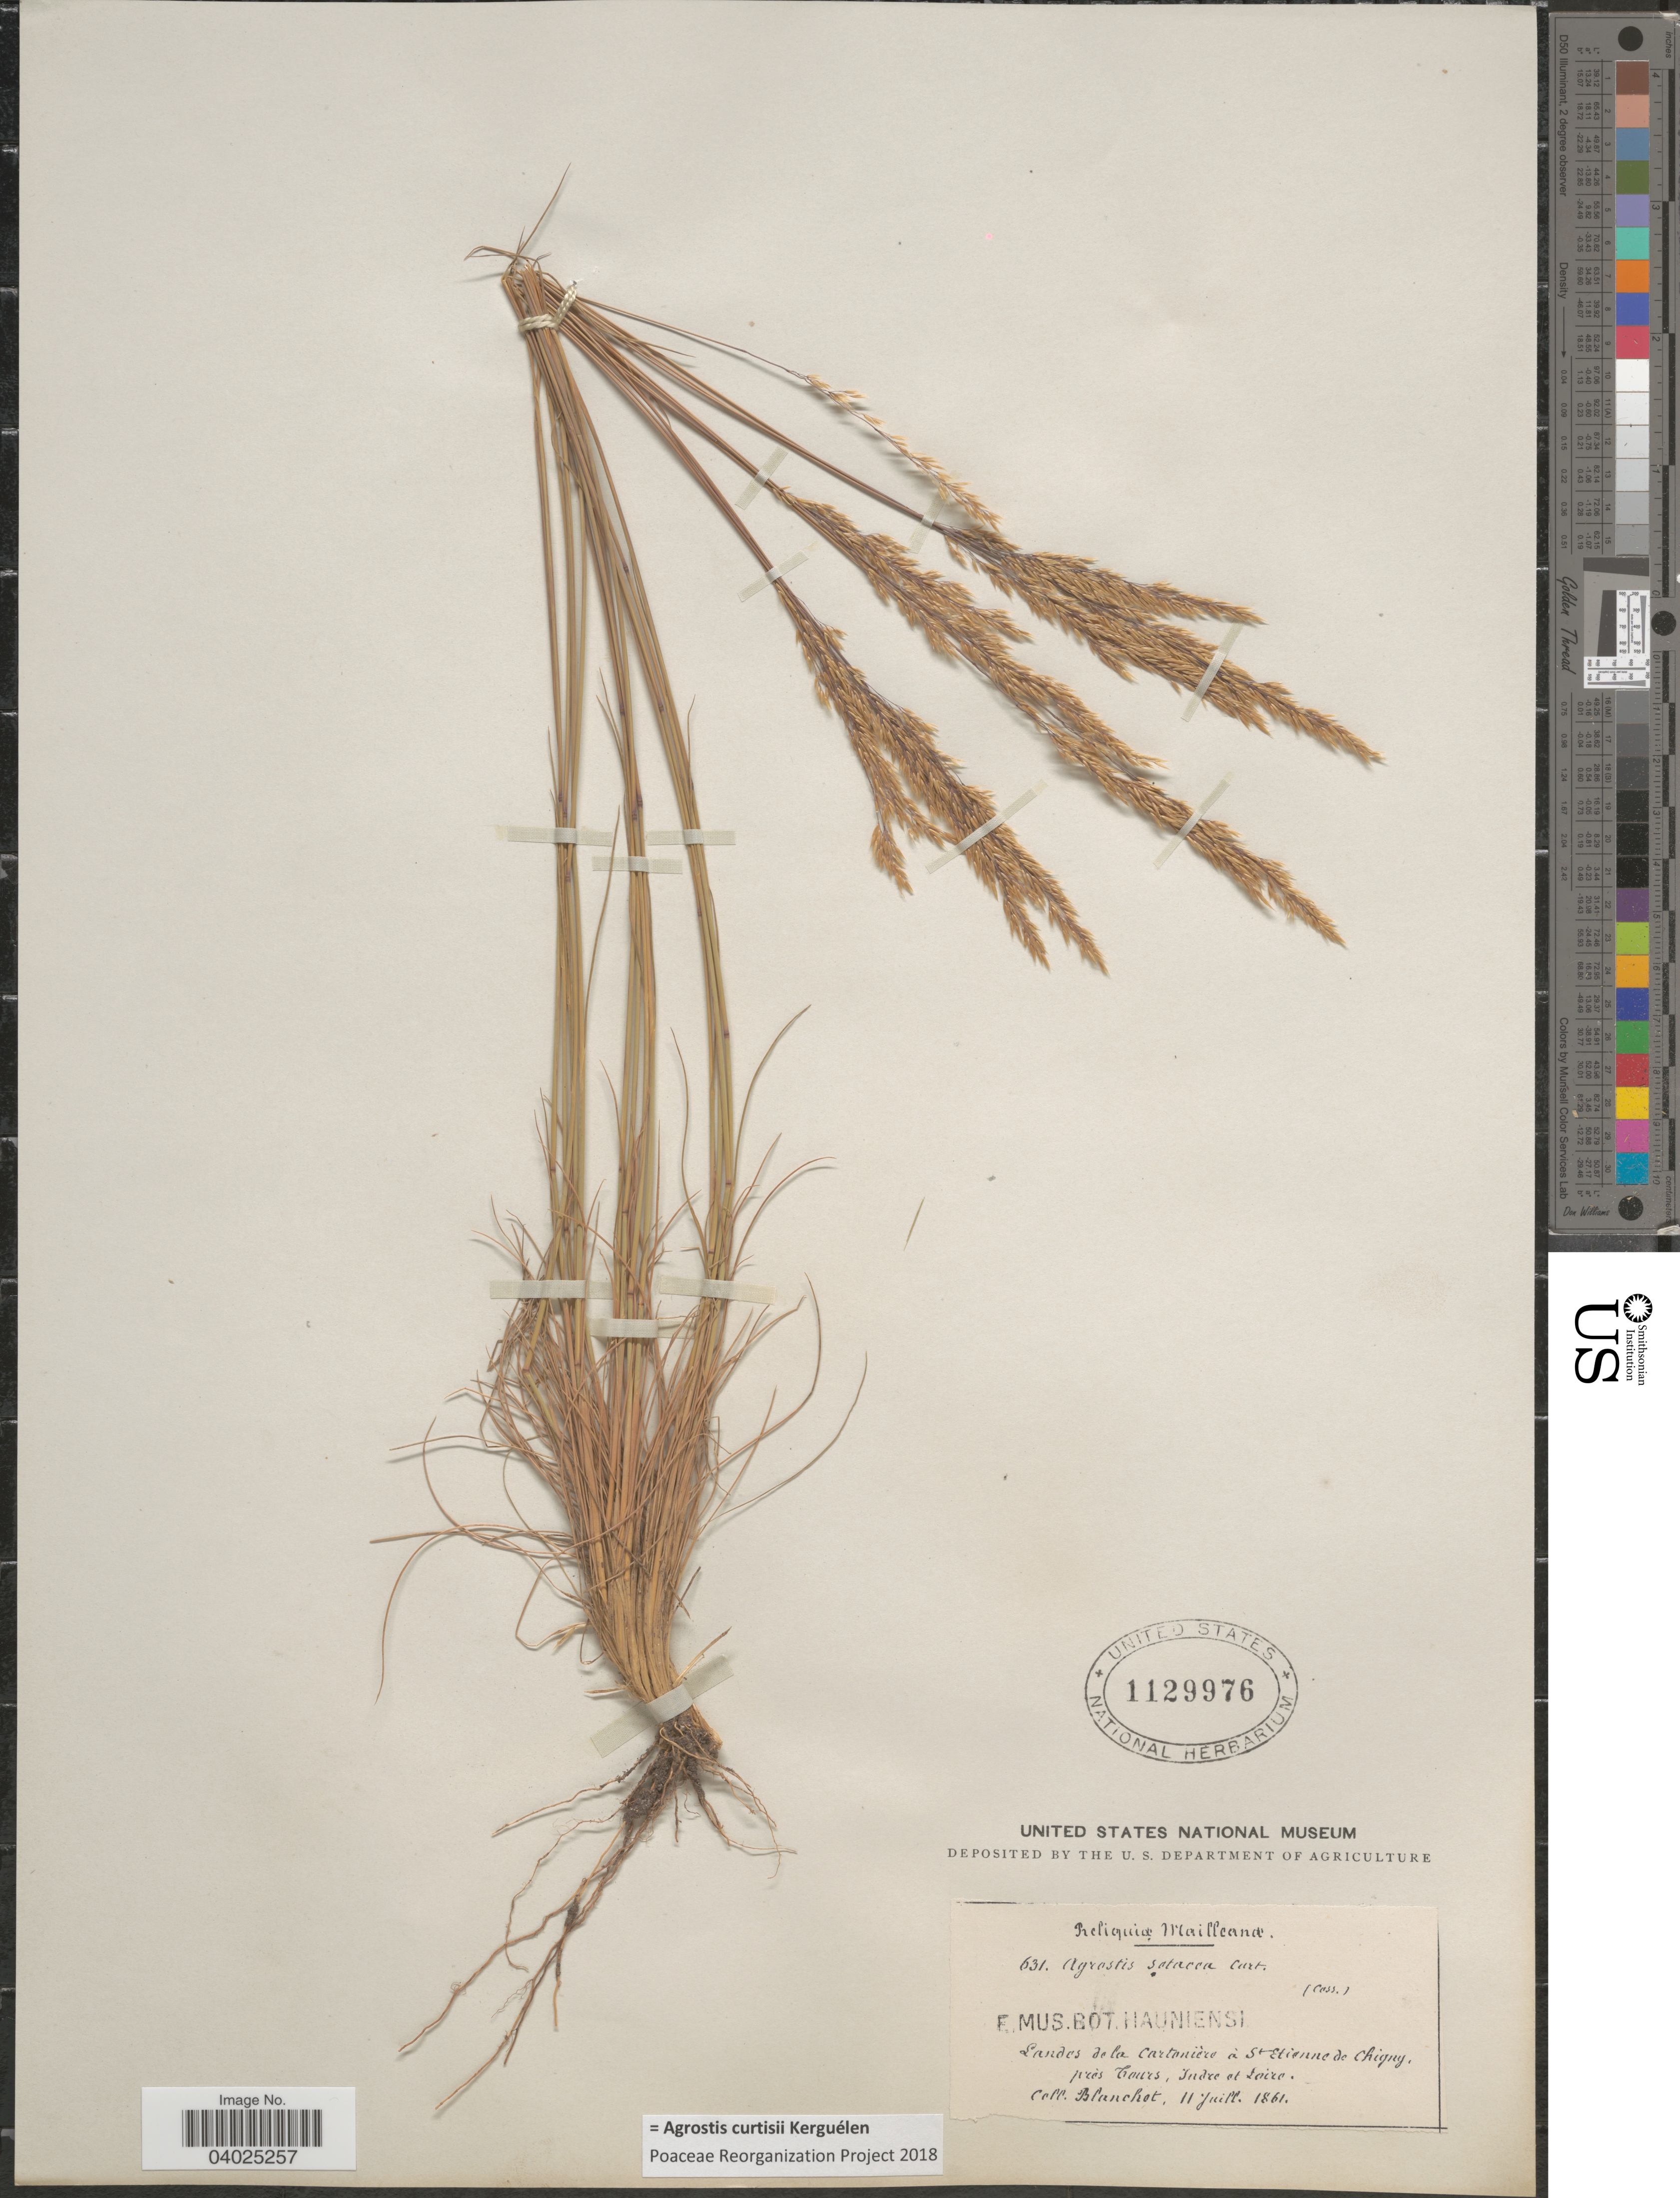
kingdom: Plantae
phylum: Tracheophyta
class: Liliopsida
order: Poales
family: Poaceae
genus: Alpagrostis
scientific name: Alpagrostis curtisii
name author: (Kerguélen) P.M. Peterson et al.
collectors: -. Blanchet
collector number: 631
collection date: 1861-07-11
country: France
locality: Landes de la Cartonièro à St Etienne de Chigny, près Tours, Indre et Loire.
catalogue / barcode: US 1129976